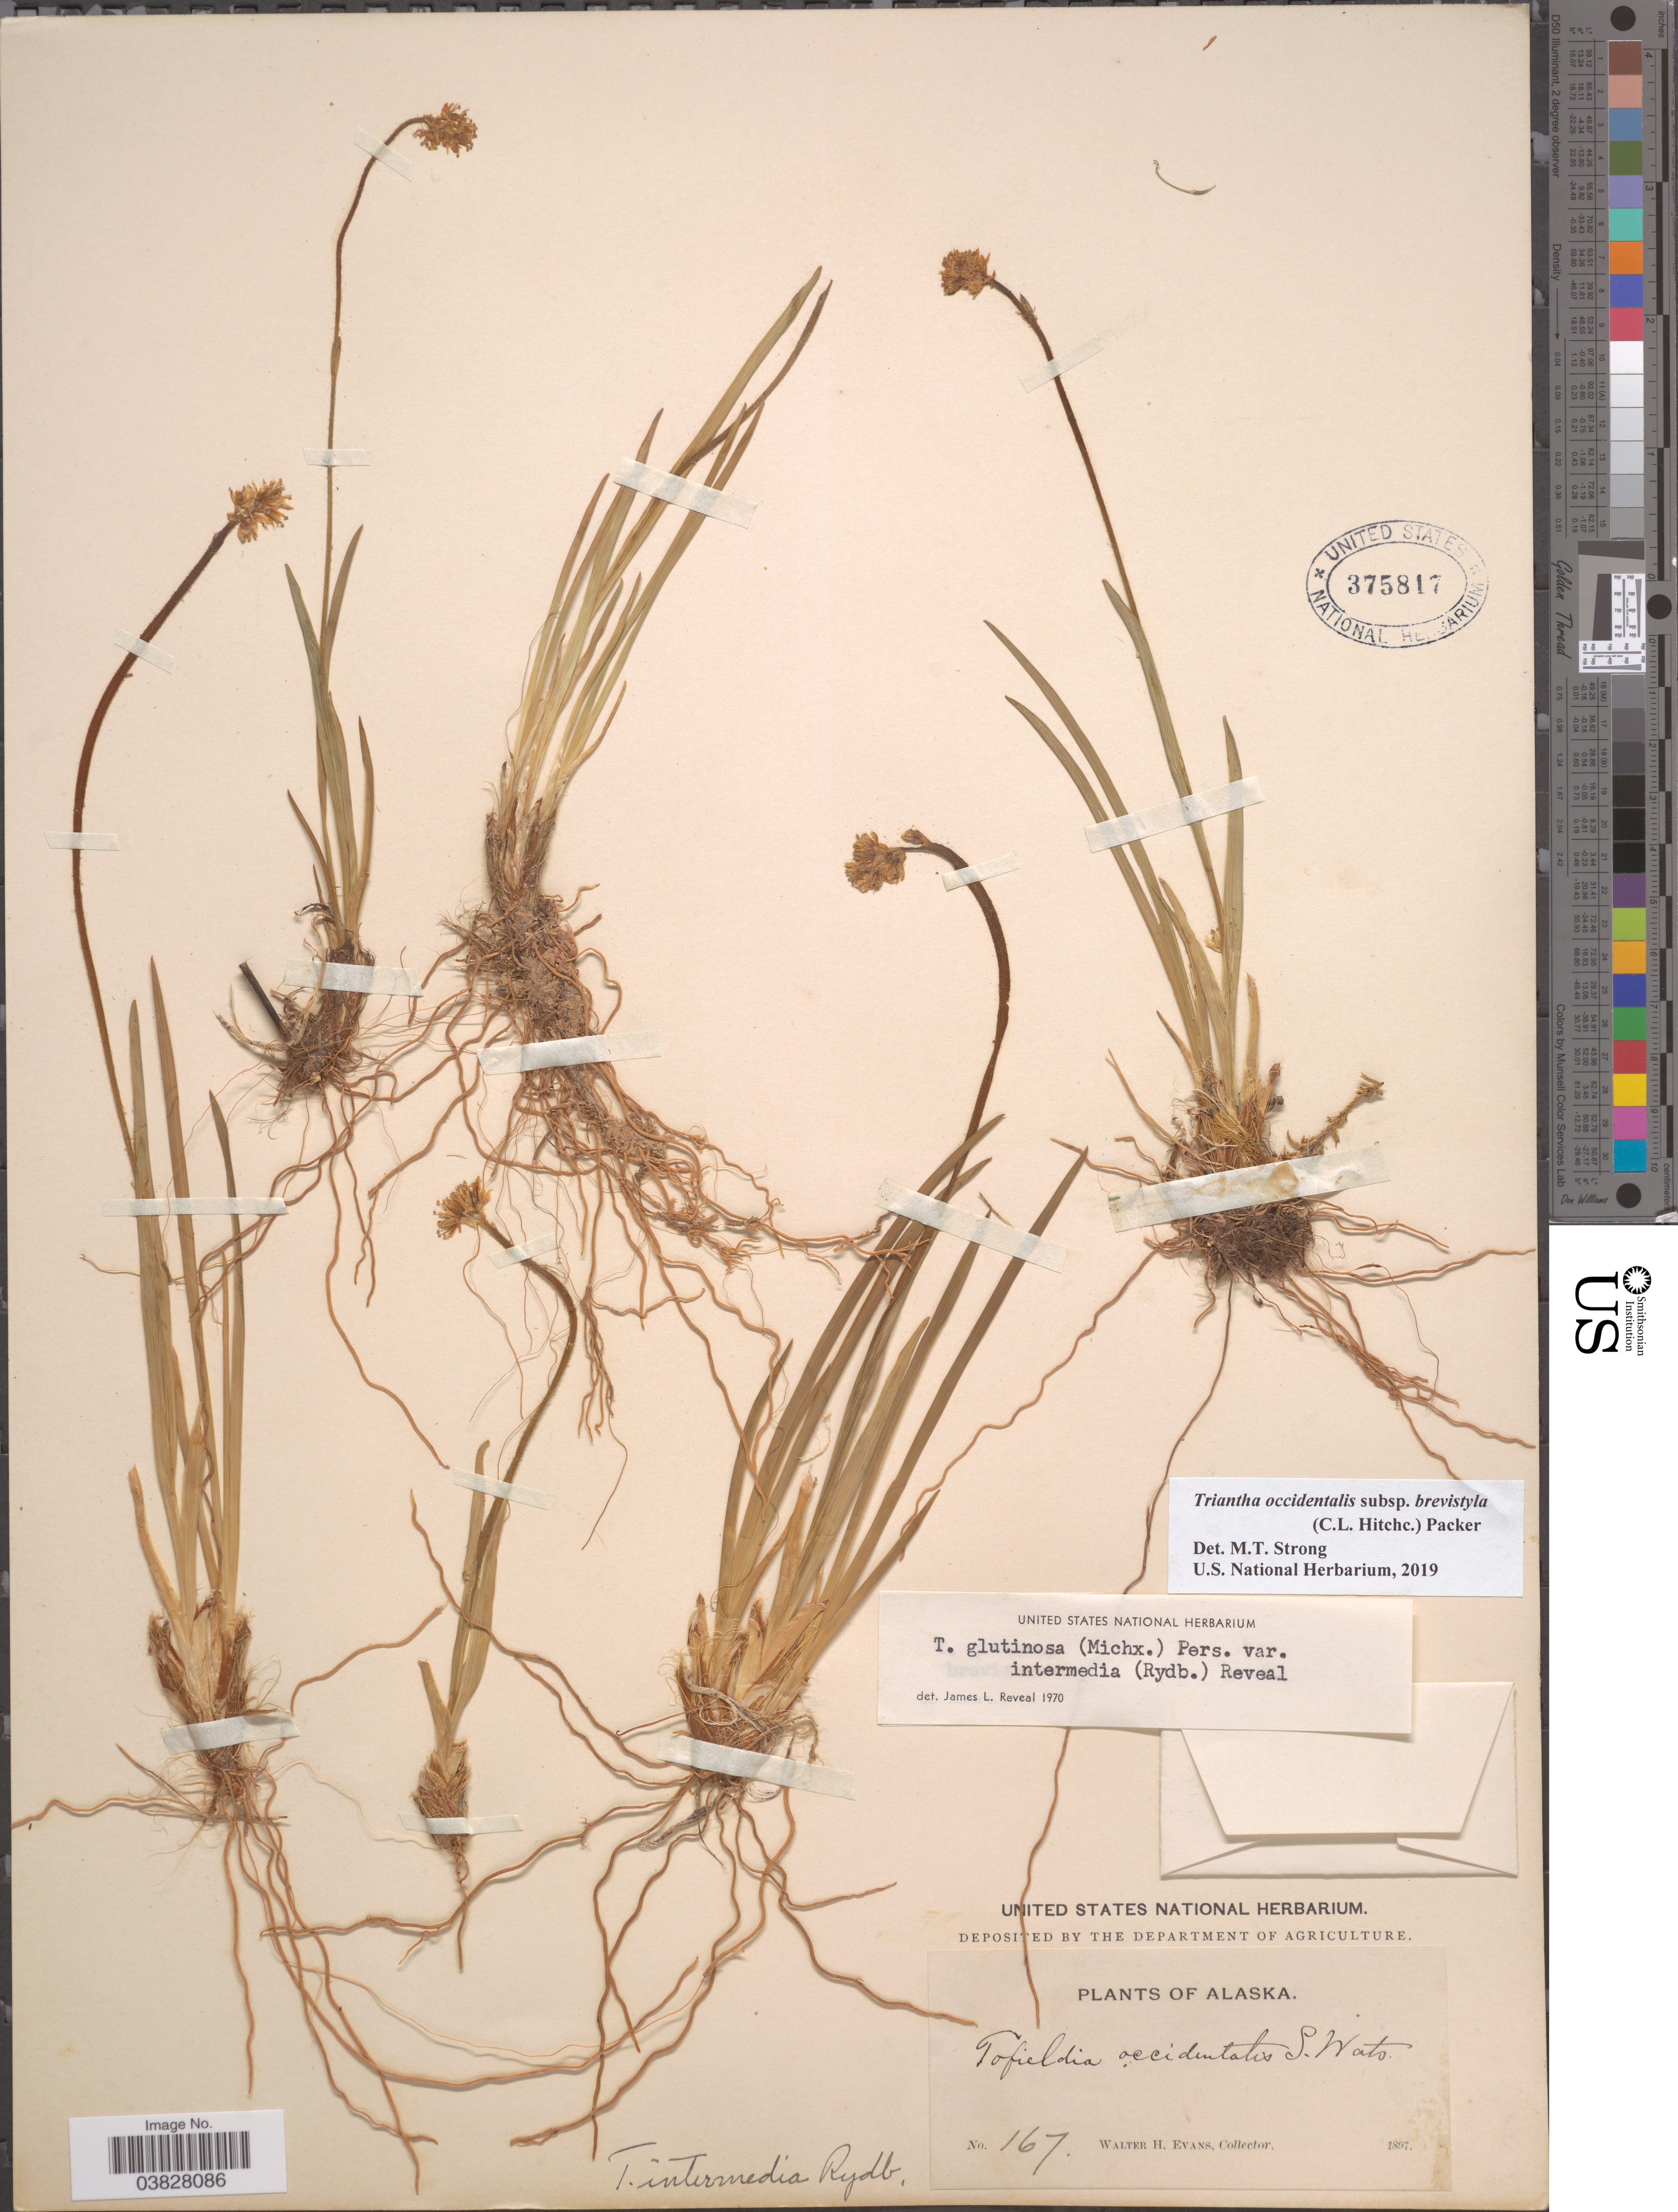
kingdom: Plantae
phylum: Tracheophyta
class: Liliopsida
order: Alismatales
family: Tofieldiaceae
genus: Triantha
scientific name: Triantha occidentalis subsp. brevistyla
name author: (C.L. Hitchc.) Packer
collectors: W. H. Evans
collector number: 167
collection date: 1897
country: United States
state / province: Alaska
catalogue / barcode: US 375817